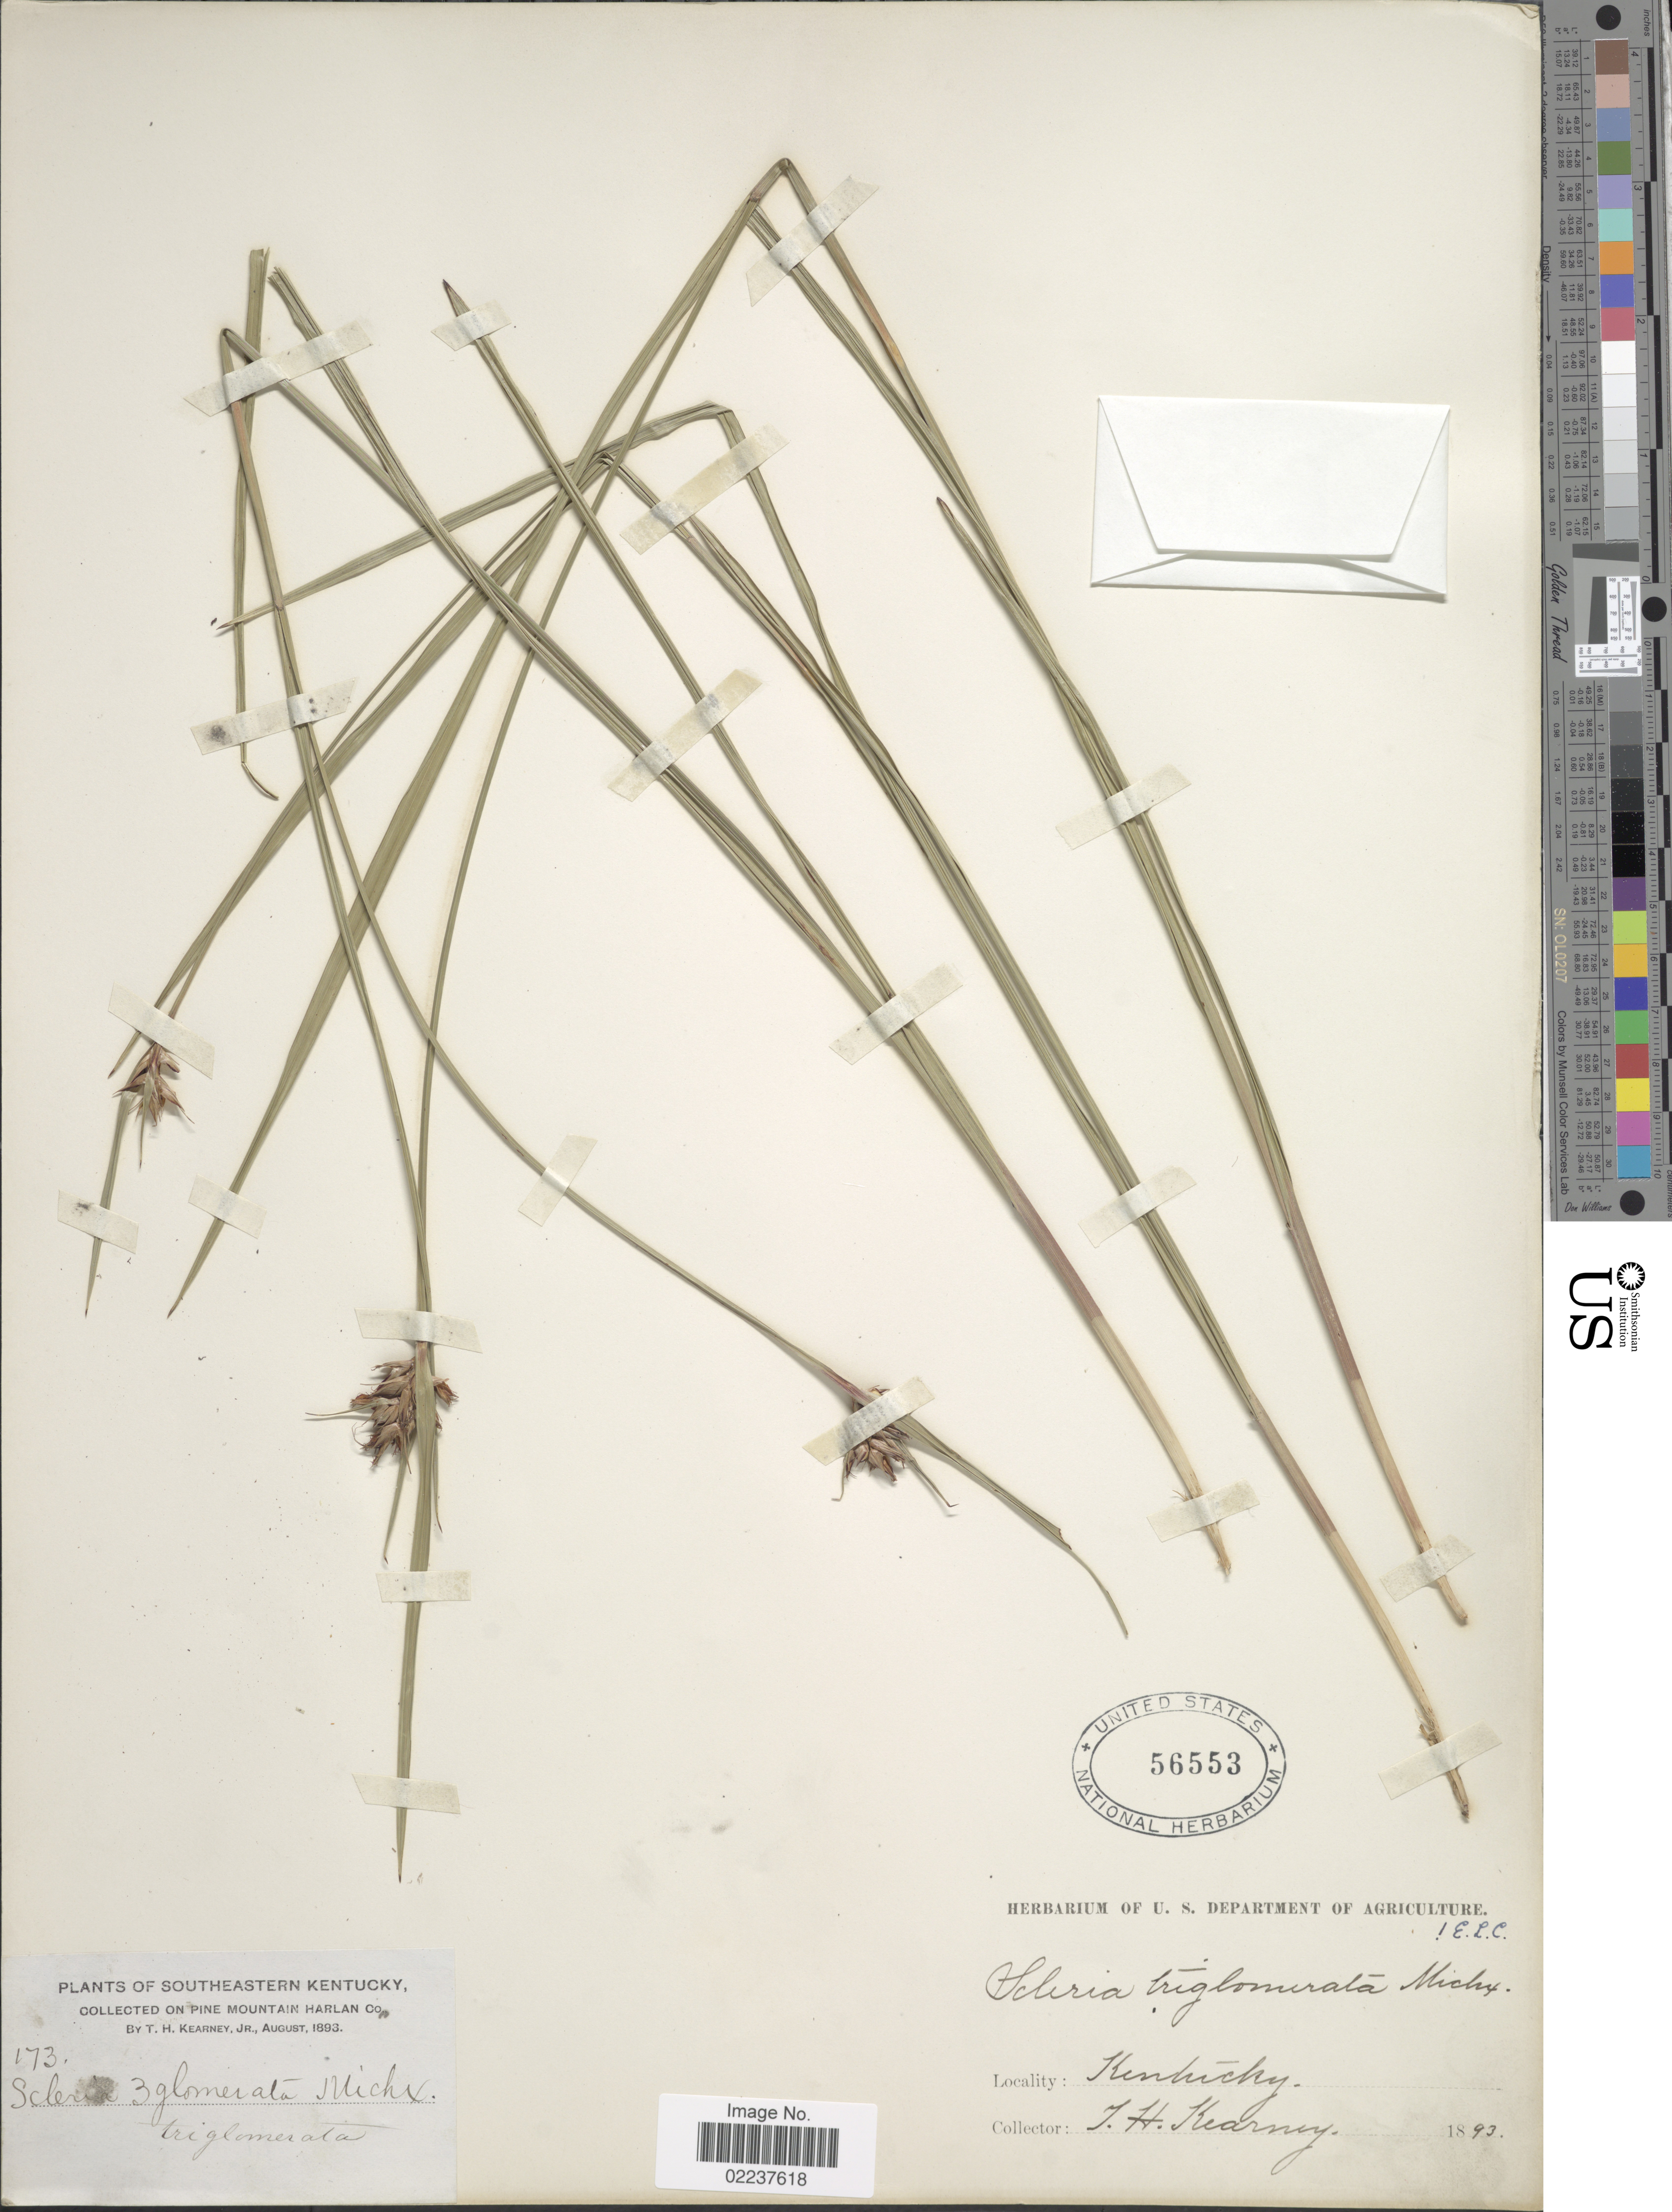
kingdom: Plantae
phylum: Tracheophyta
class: Liliopsida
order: Poales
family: Cyperaceae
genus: Scleria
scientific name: Scleria triglomerata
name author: Michx.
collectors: T. H. Kearney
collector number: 173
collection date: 1893-08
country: United States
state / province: Kentucky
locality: Southeastern Kentucky, Pine Mountain Harlan Co.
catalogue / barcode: US 56553